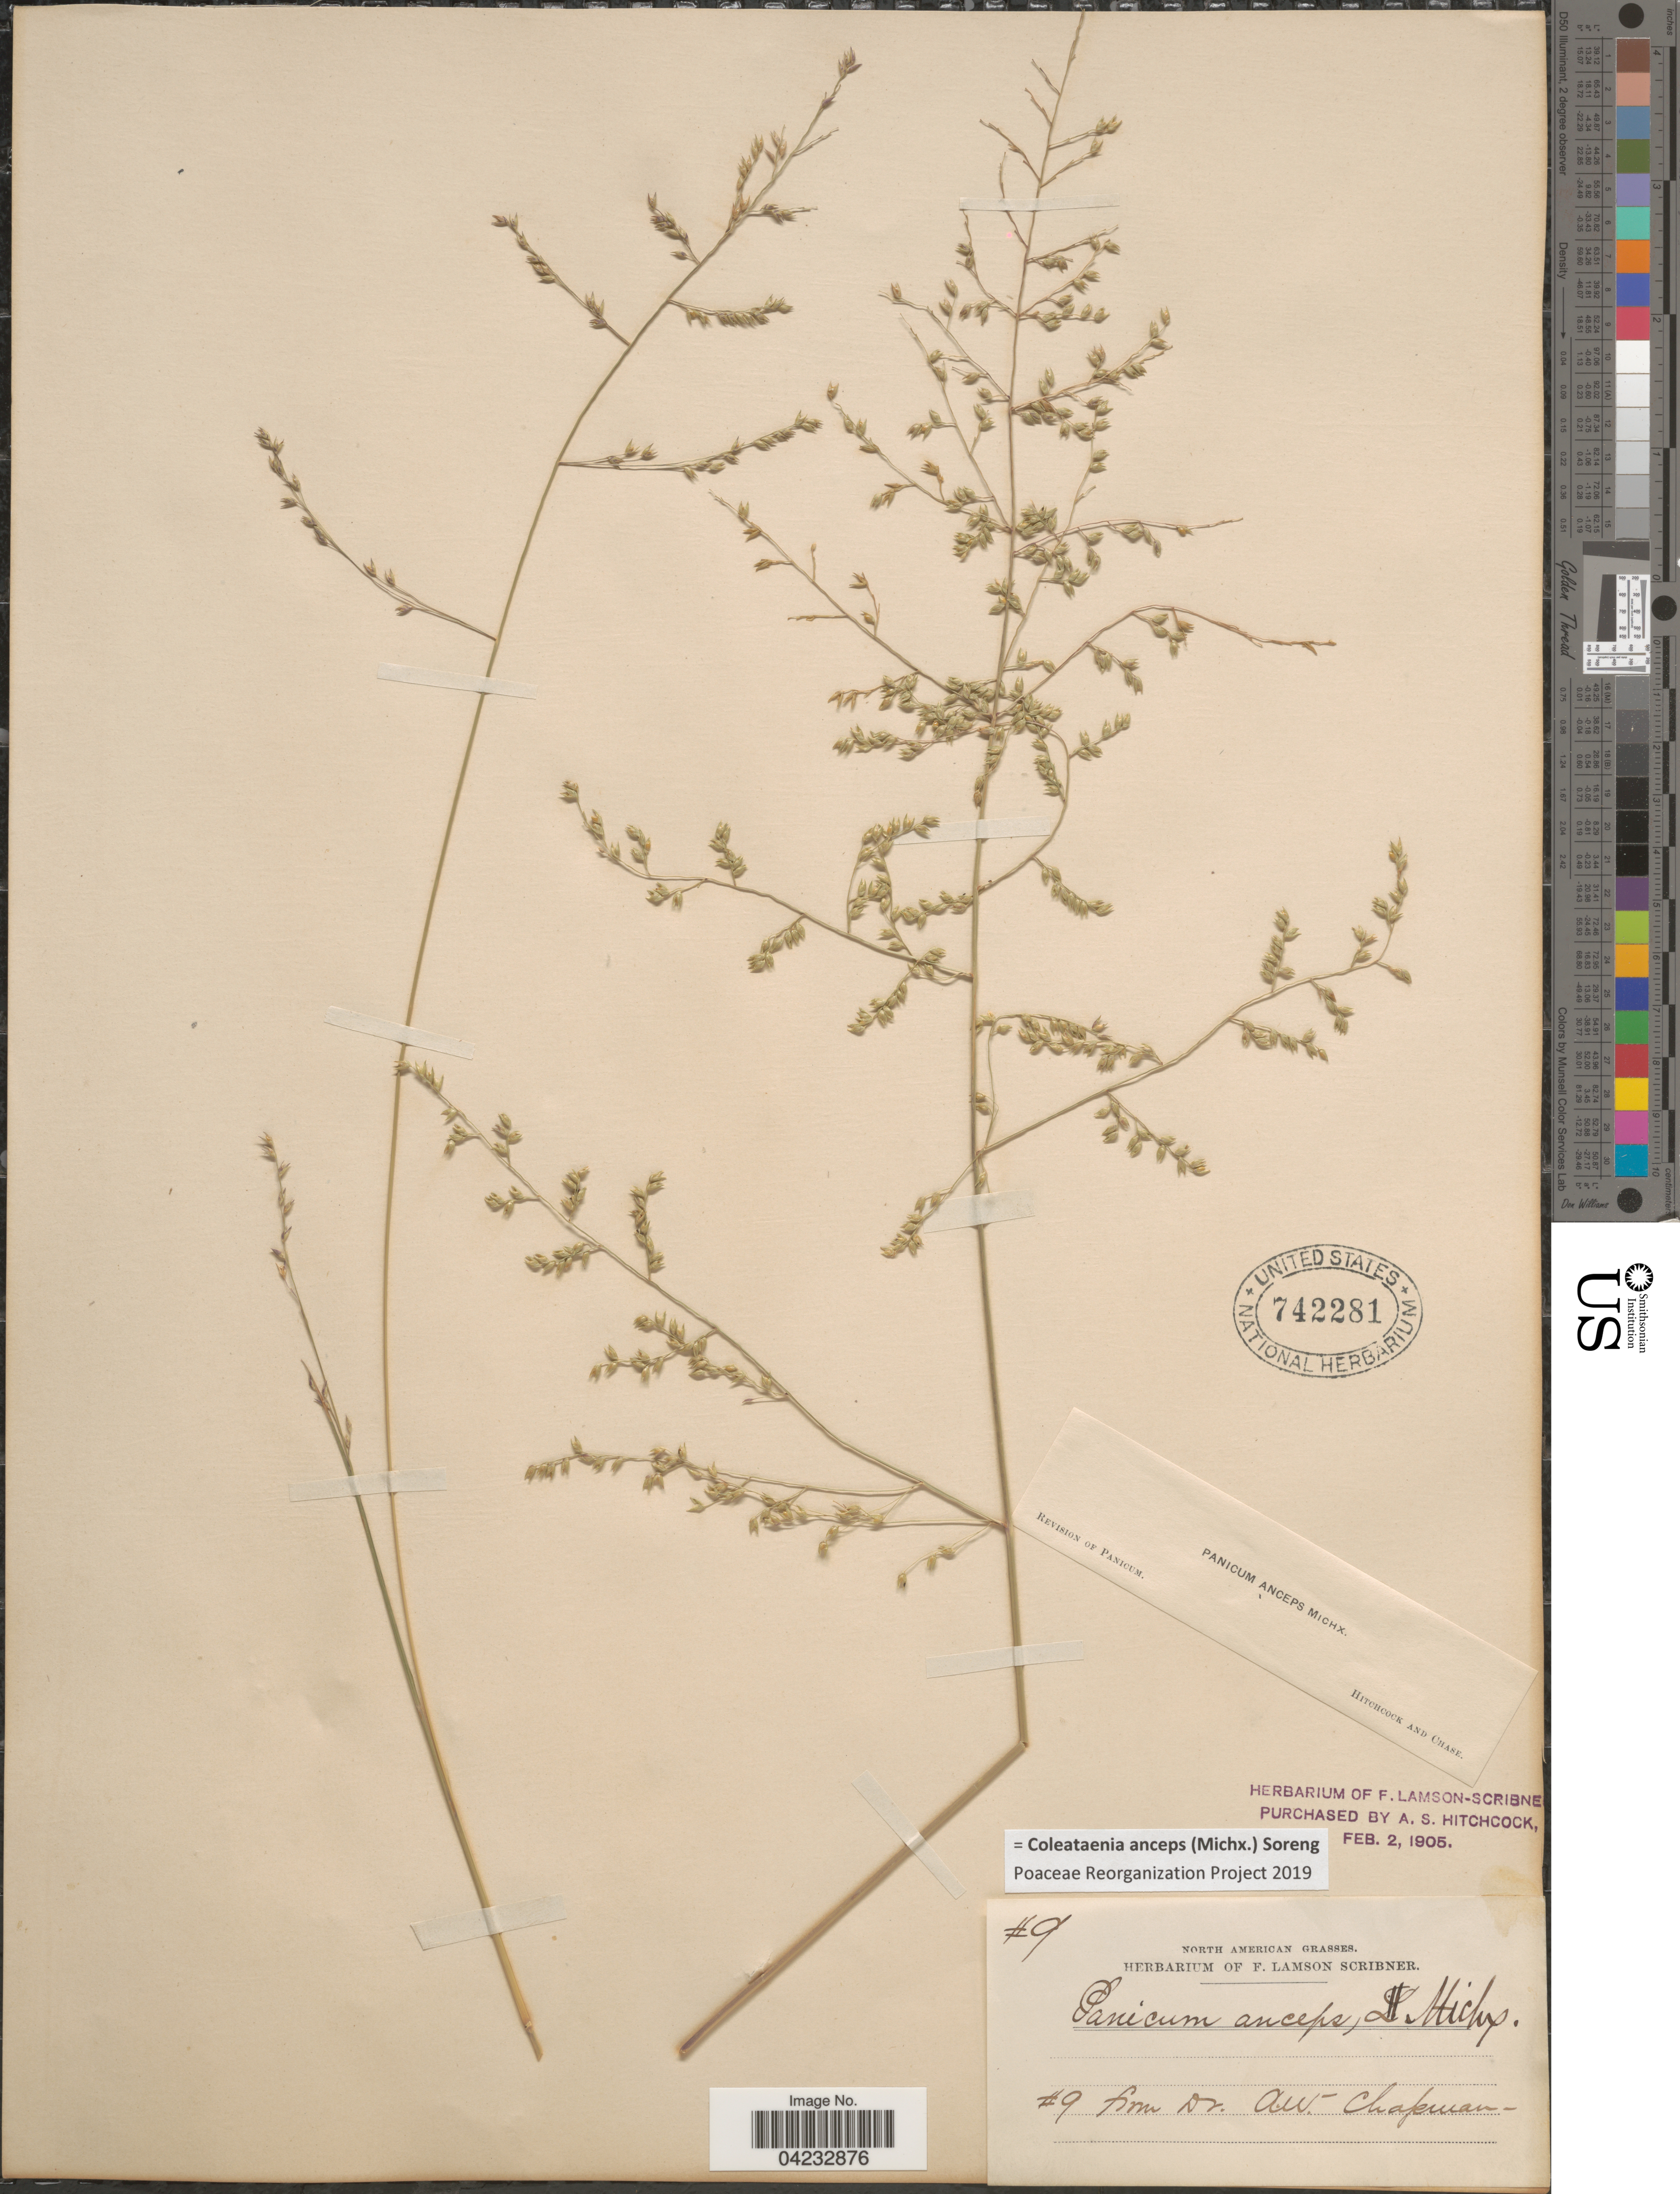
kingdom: Plantae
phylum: Tracheophyta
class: Liliopsida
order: Poales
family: Poaceae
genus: Coleataenia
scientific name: Coleataenia anceps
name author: (Michx.) Soreng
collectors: A. W. Chapman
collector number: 9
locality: North American.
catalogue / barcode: US 742281